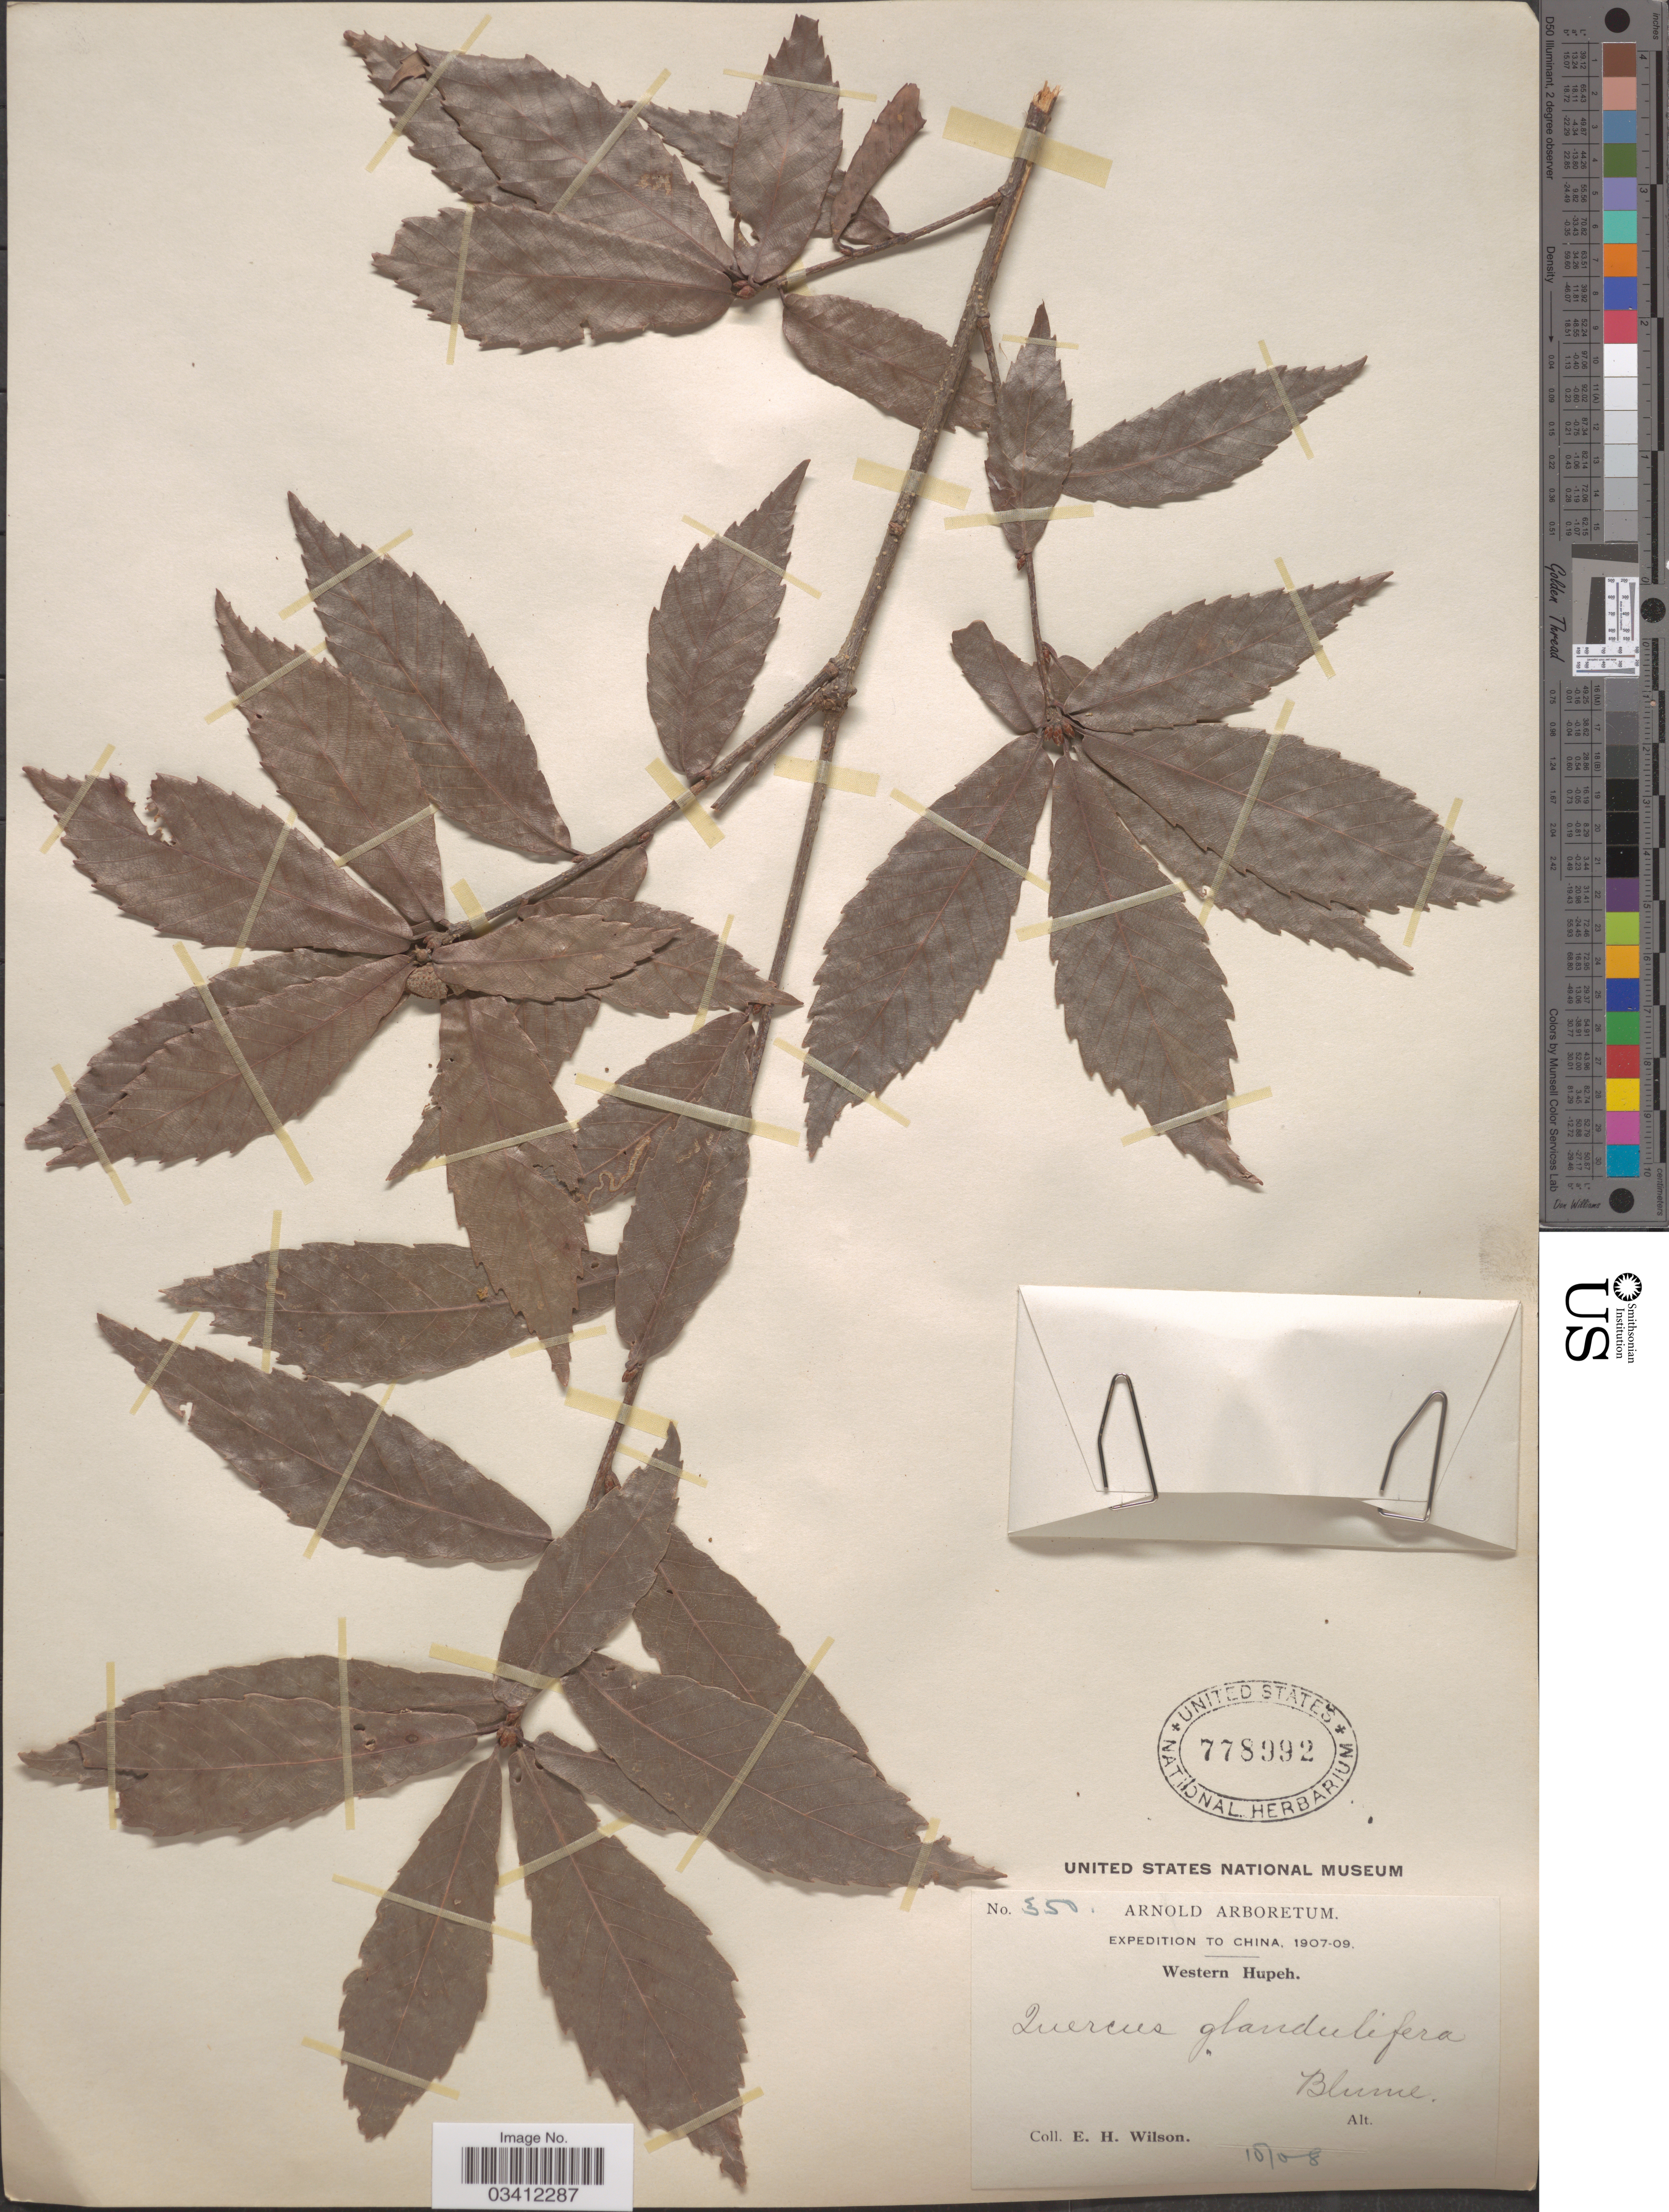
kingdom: Plantae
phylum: Tracheophyta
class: Magnoliopsida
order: Fagales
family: Fagaceae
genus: Quercus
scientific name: Quercus serrata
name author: Thunb.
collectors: E. Wilson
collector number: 350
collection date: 1908-10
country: China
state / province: Hubei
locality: Western Hupeh.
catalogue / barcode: US 778992